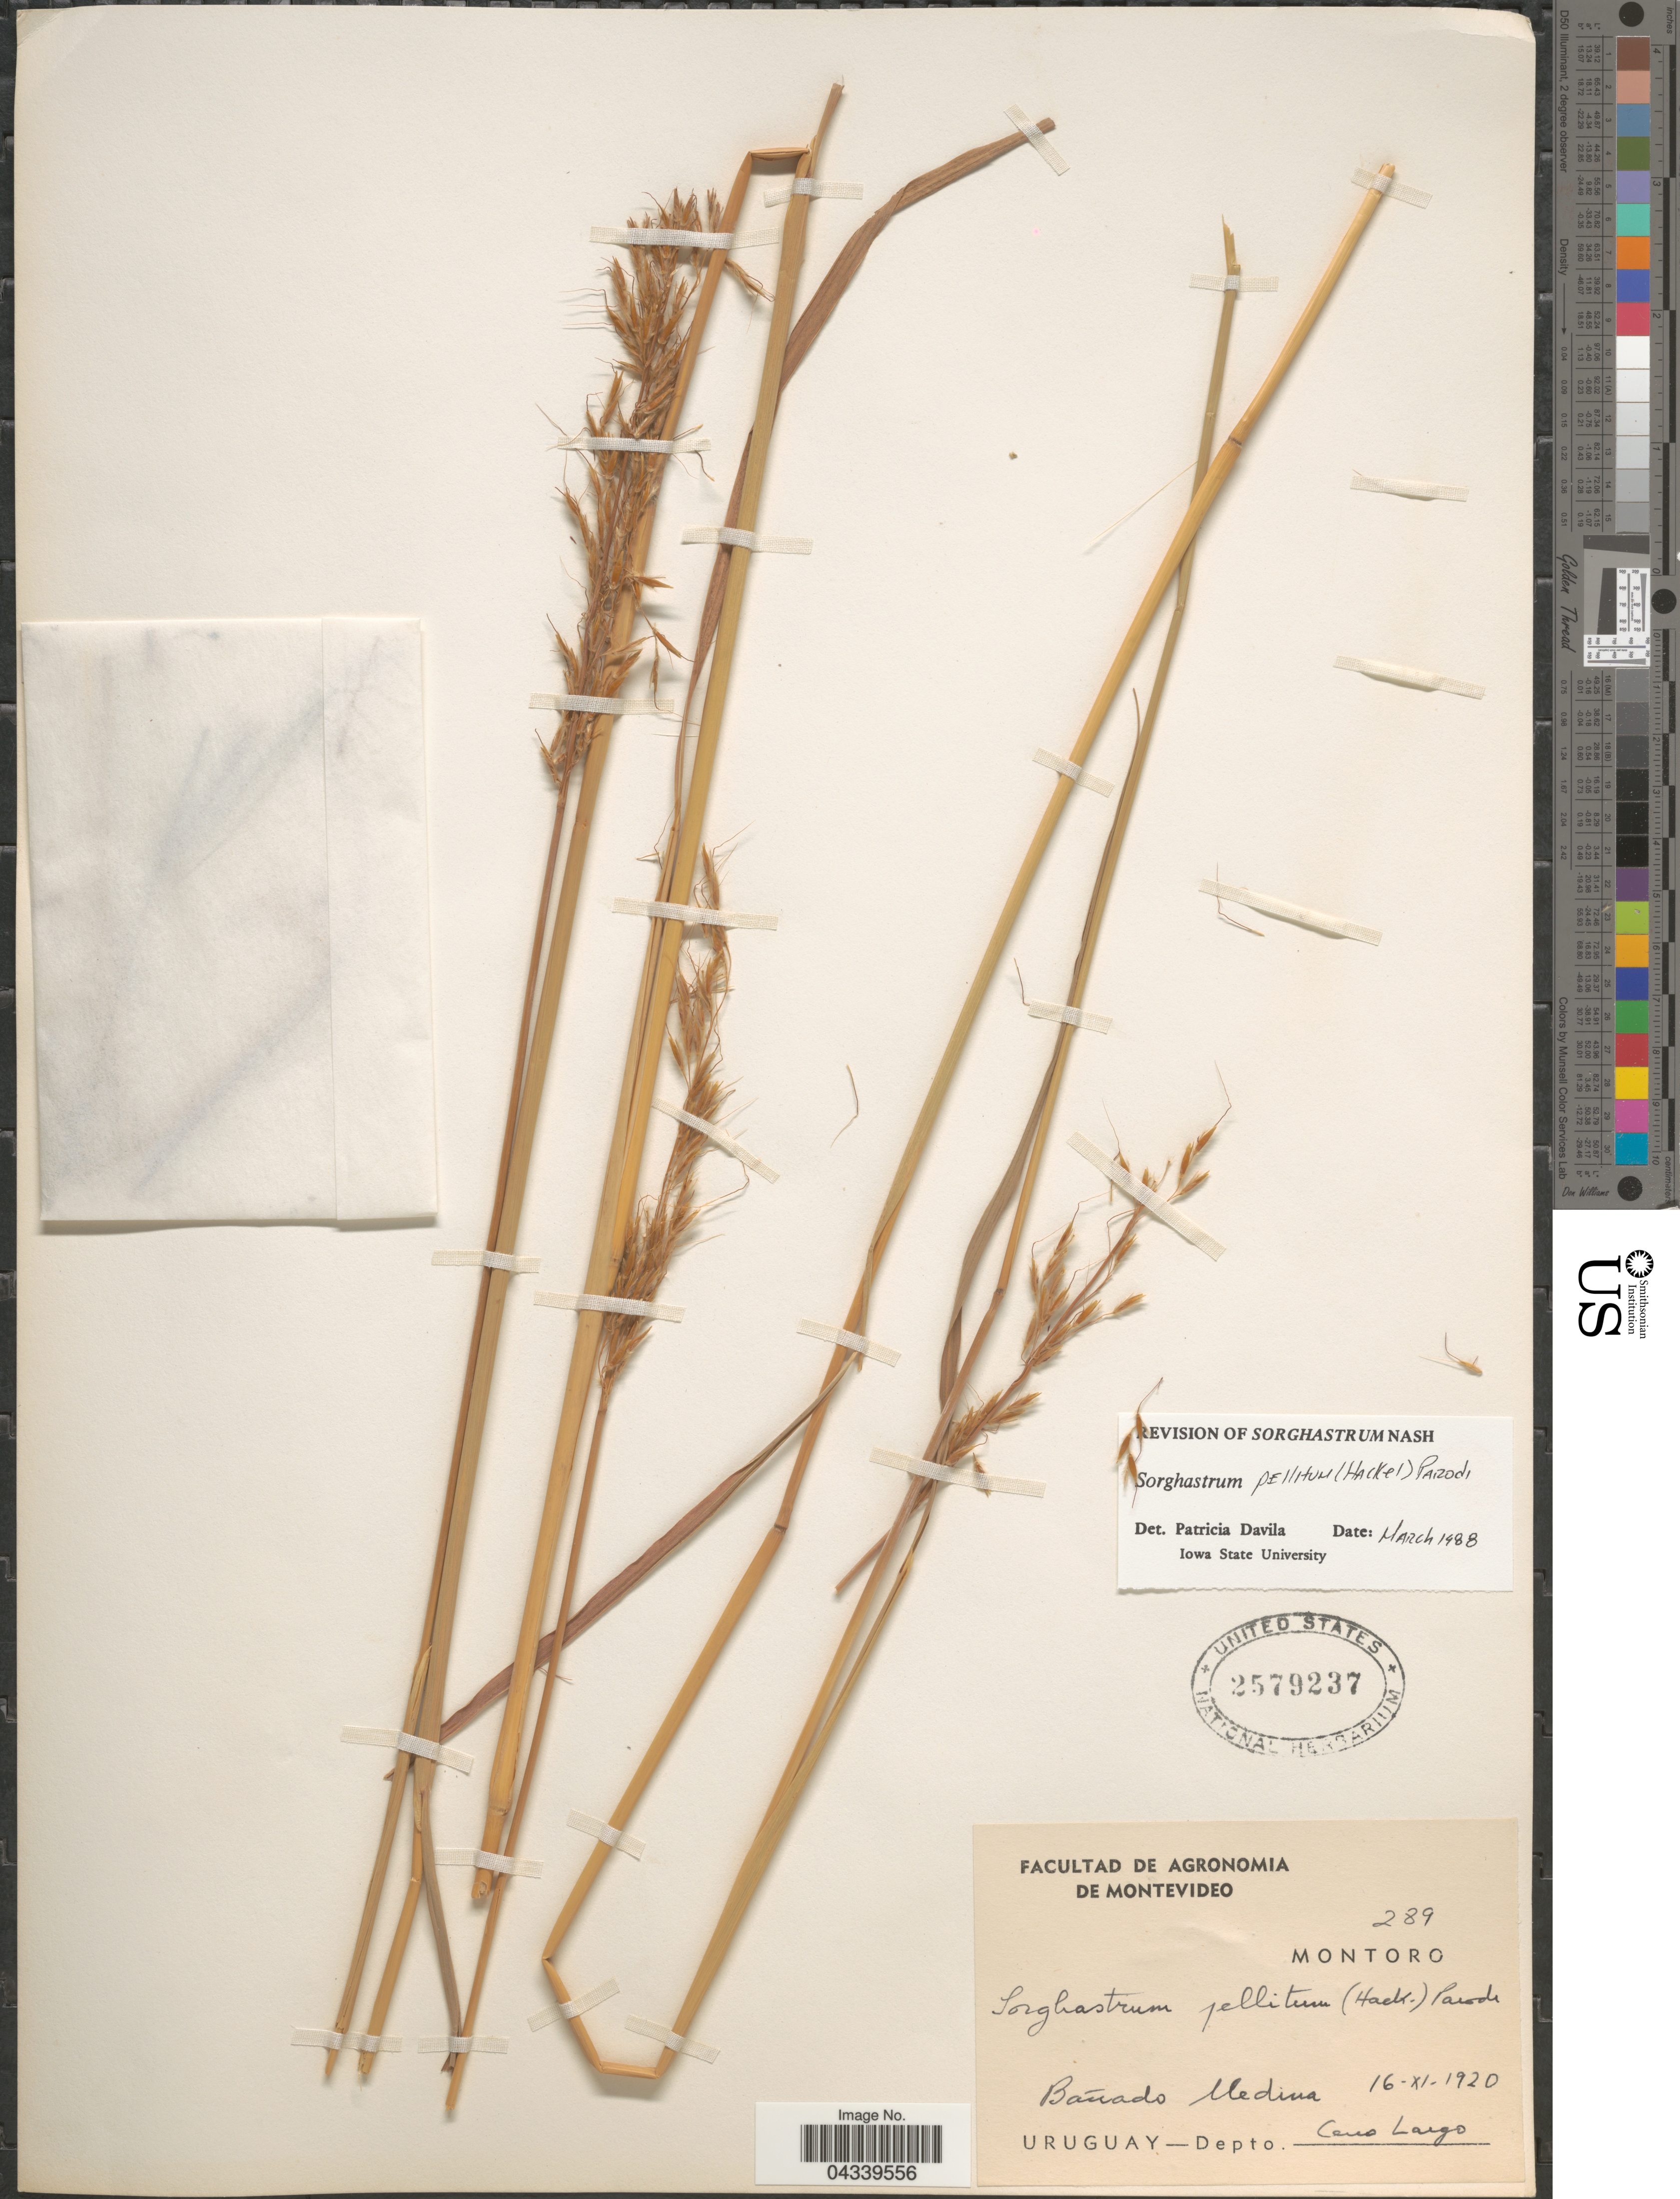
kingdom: Plantae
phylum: Tracheophyta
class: Liliopsida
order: Poales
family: Poaceae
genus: Sorghastrum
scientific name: Sorghastrum pellitum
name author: (Hack.) Parodi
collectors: Montoro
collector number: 289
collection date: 1920-11-16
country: Uruguay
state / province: Cerro Largo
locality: Bañado Medina. Depto. Cerro Largo.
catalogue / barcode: US 2579237